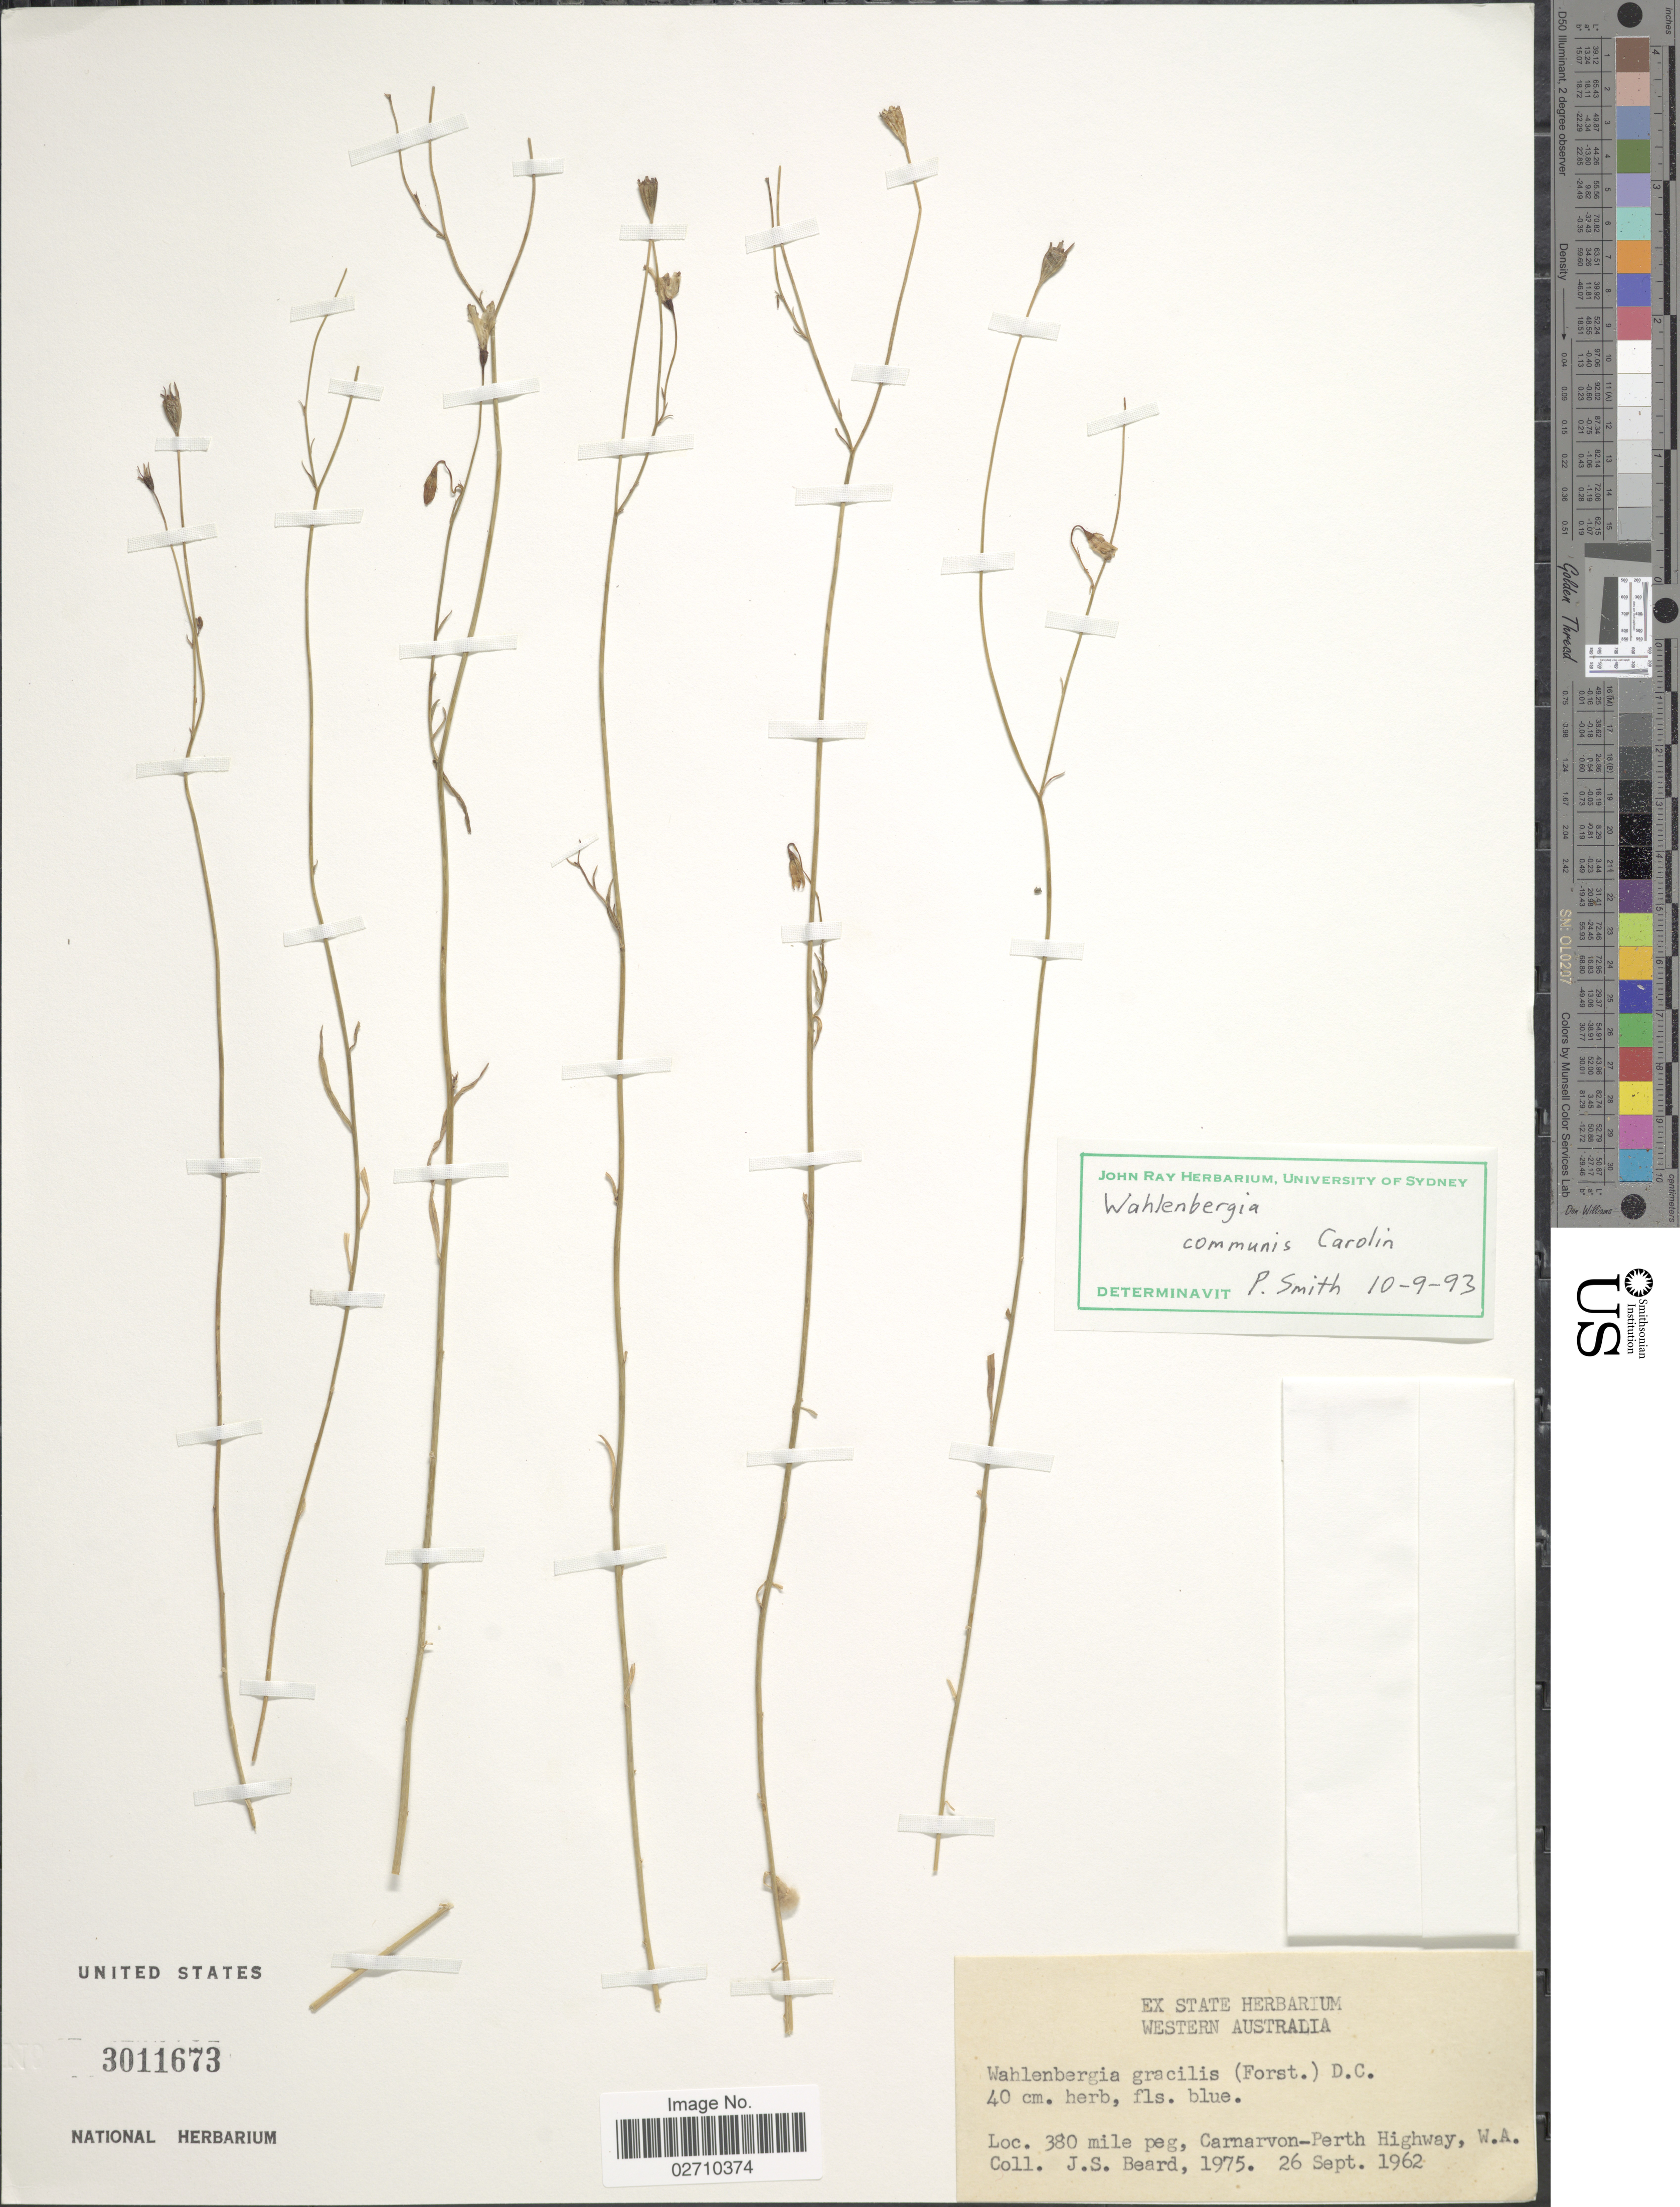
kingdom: Plantae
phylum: Tracheophyta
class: Magnoliopsida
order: Asterales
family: Campanulaceae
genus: Wahlenbergia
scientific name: Wahlenbergia communis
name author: Carolin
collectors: J. Beard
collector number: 1975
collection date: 1962-09-26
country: Australia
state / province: Western Australia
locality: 380 mile peg, Carnarvon-Perth Highway, W.A.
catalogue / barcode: US 3011673